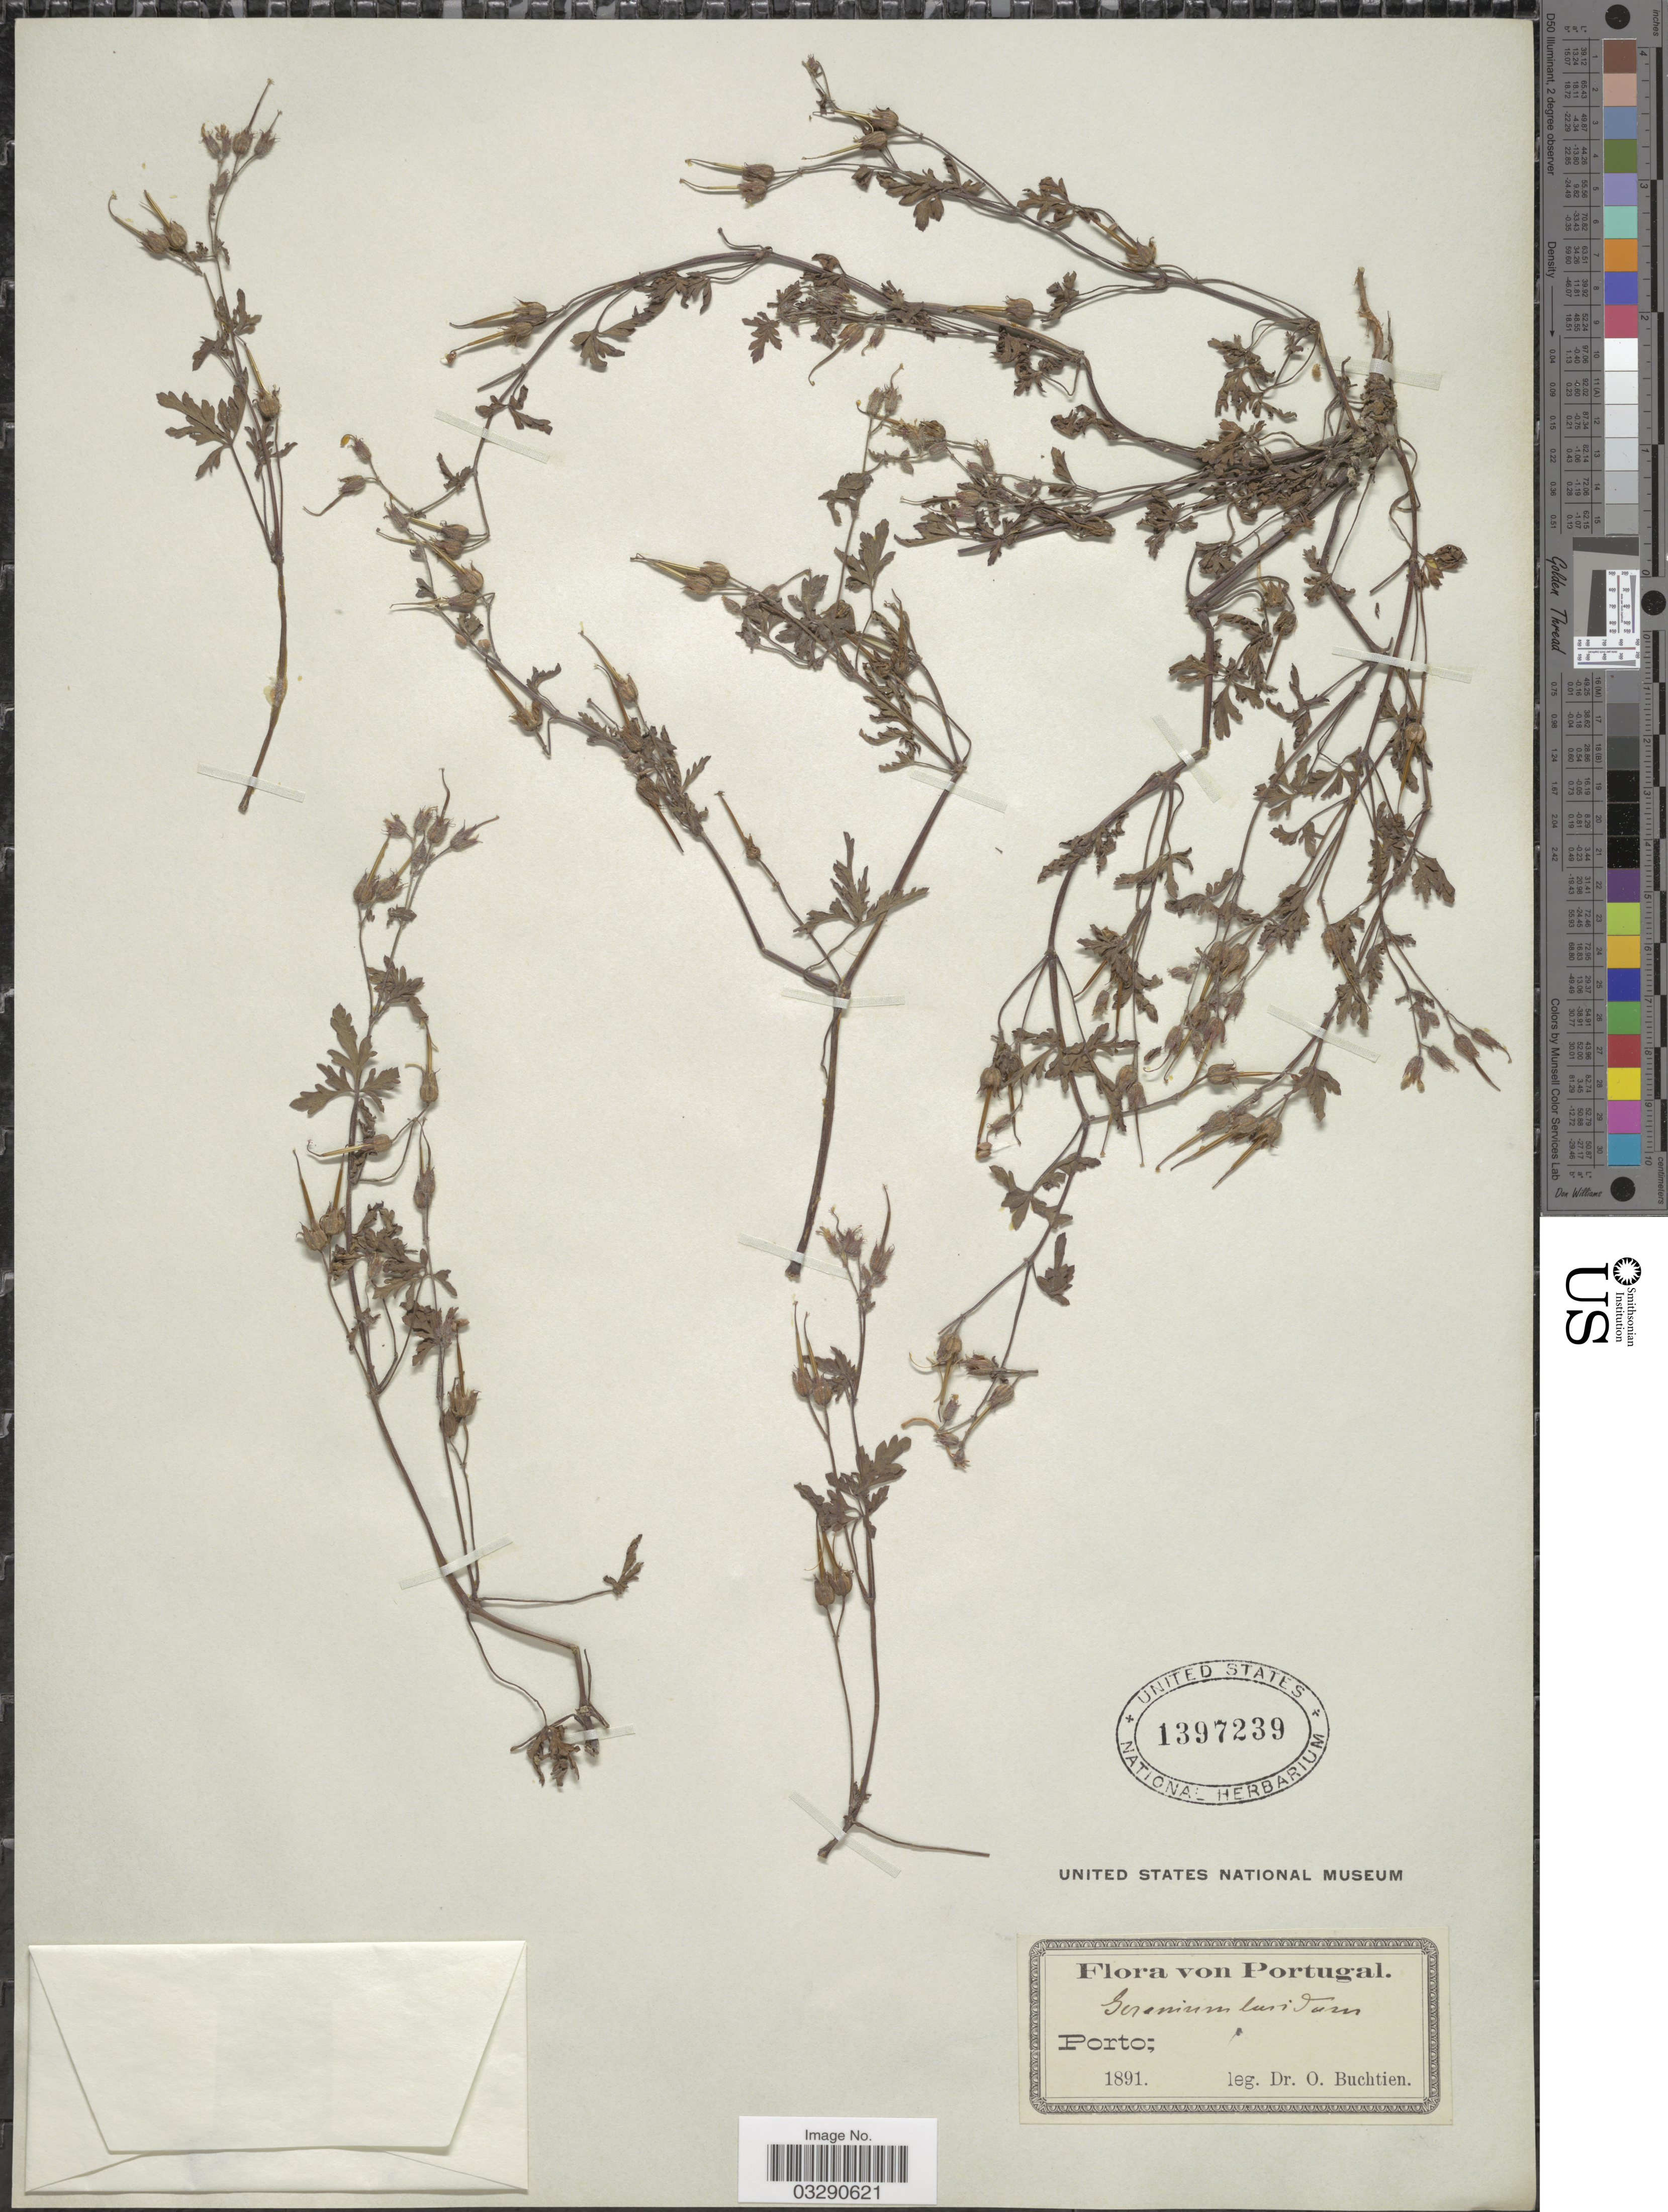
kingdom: Plantae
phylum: Tracheophyta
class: Magnoliopsida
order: Geraniales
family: Geraniaceae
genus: Geranium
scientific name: Geranium lucidum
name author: L.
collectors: O. Buchtien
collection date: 1891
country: Portugal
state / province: Porto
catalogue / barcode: US 1397239